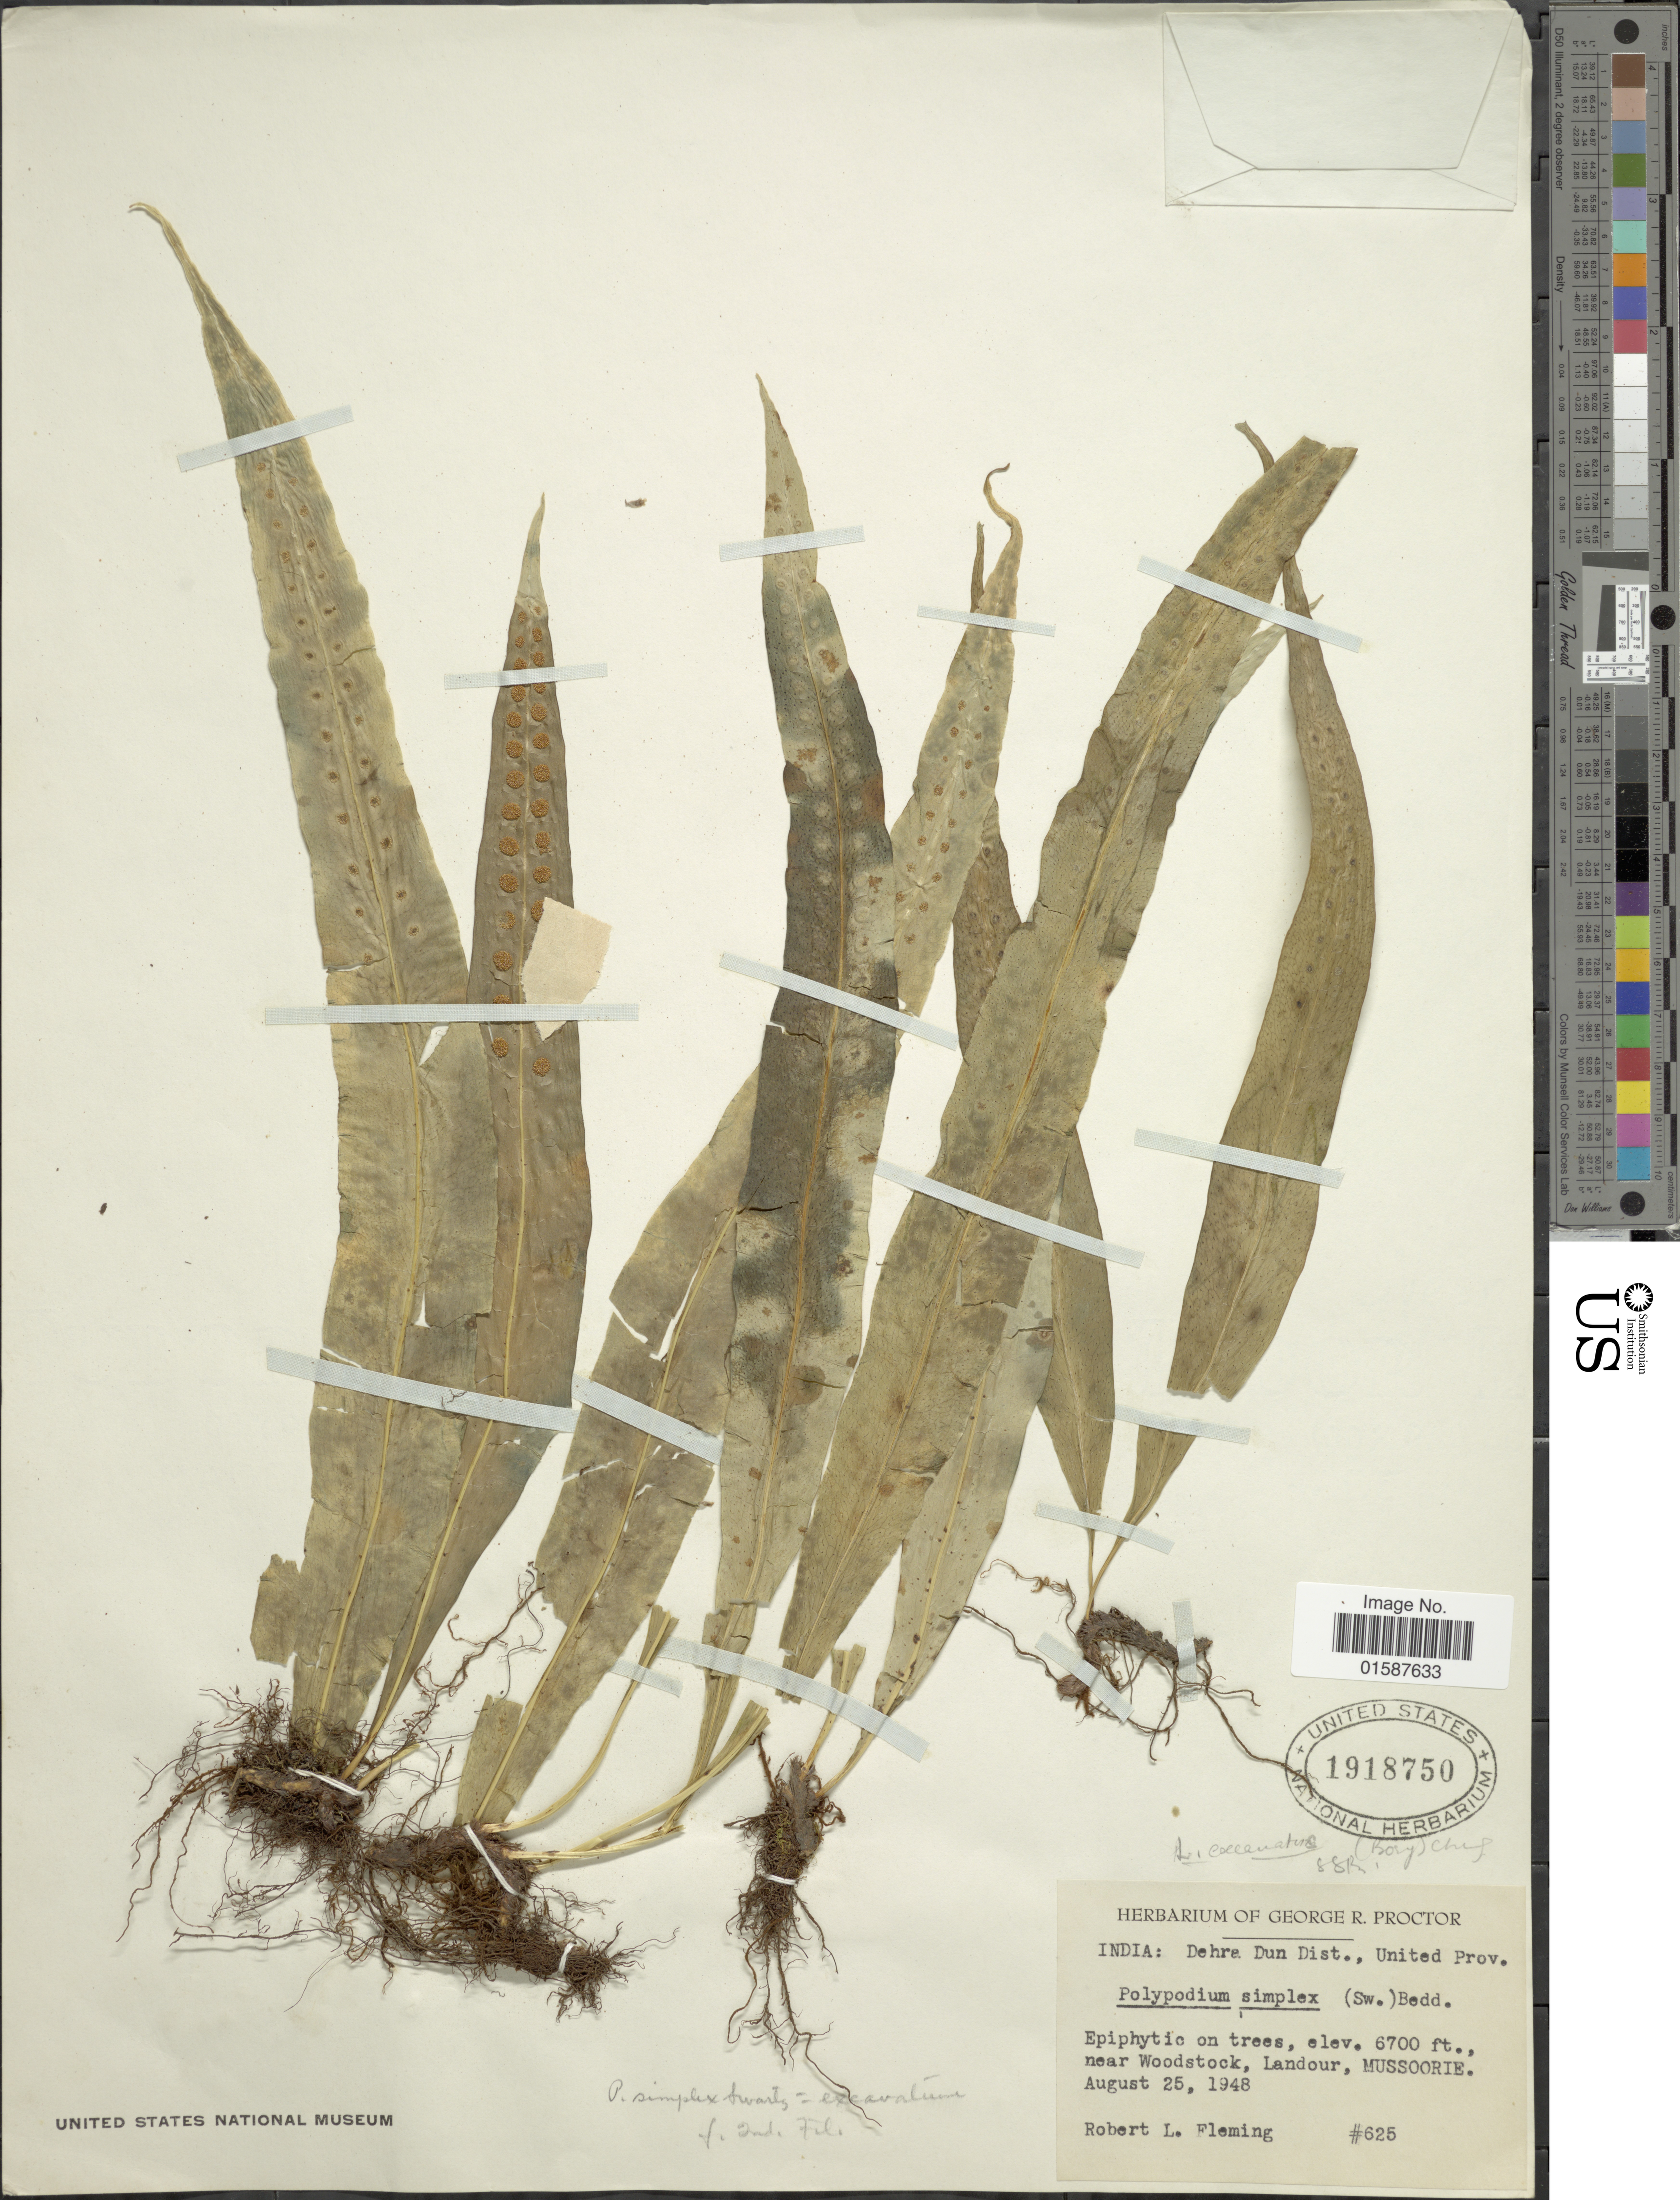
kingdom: Plantae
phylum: Tracheophyta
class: Polypodiopsida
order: Polypodiales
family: Polypodiaceae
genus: Lepisorus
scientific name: Lepisorus excavatus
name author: (Bory ex Willd.) Ching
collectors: R. Fleming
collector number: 625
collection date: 1948-08-25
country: India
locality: India: Dehre Dun Distr., United Prov., near woodstock, Landour, Mussoorie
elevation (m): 2042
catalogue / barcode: US 1918750